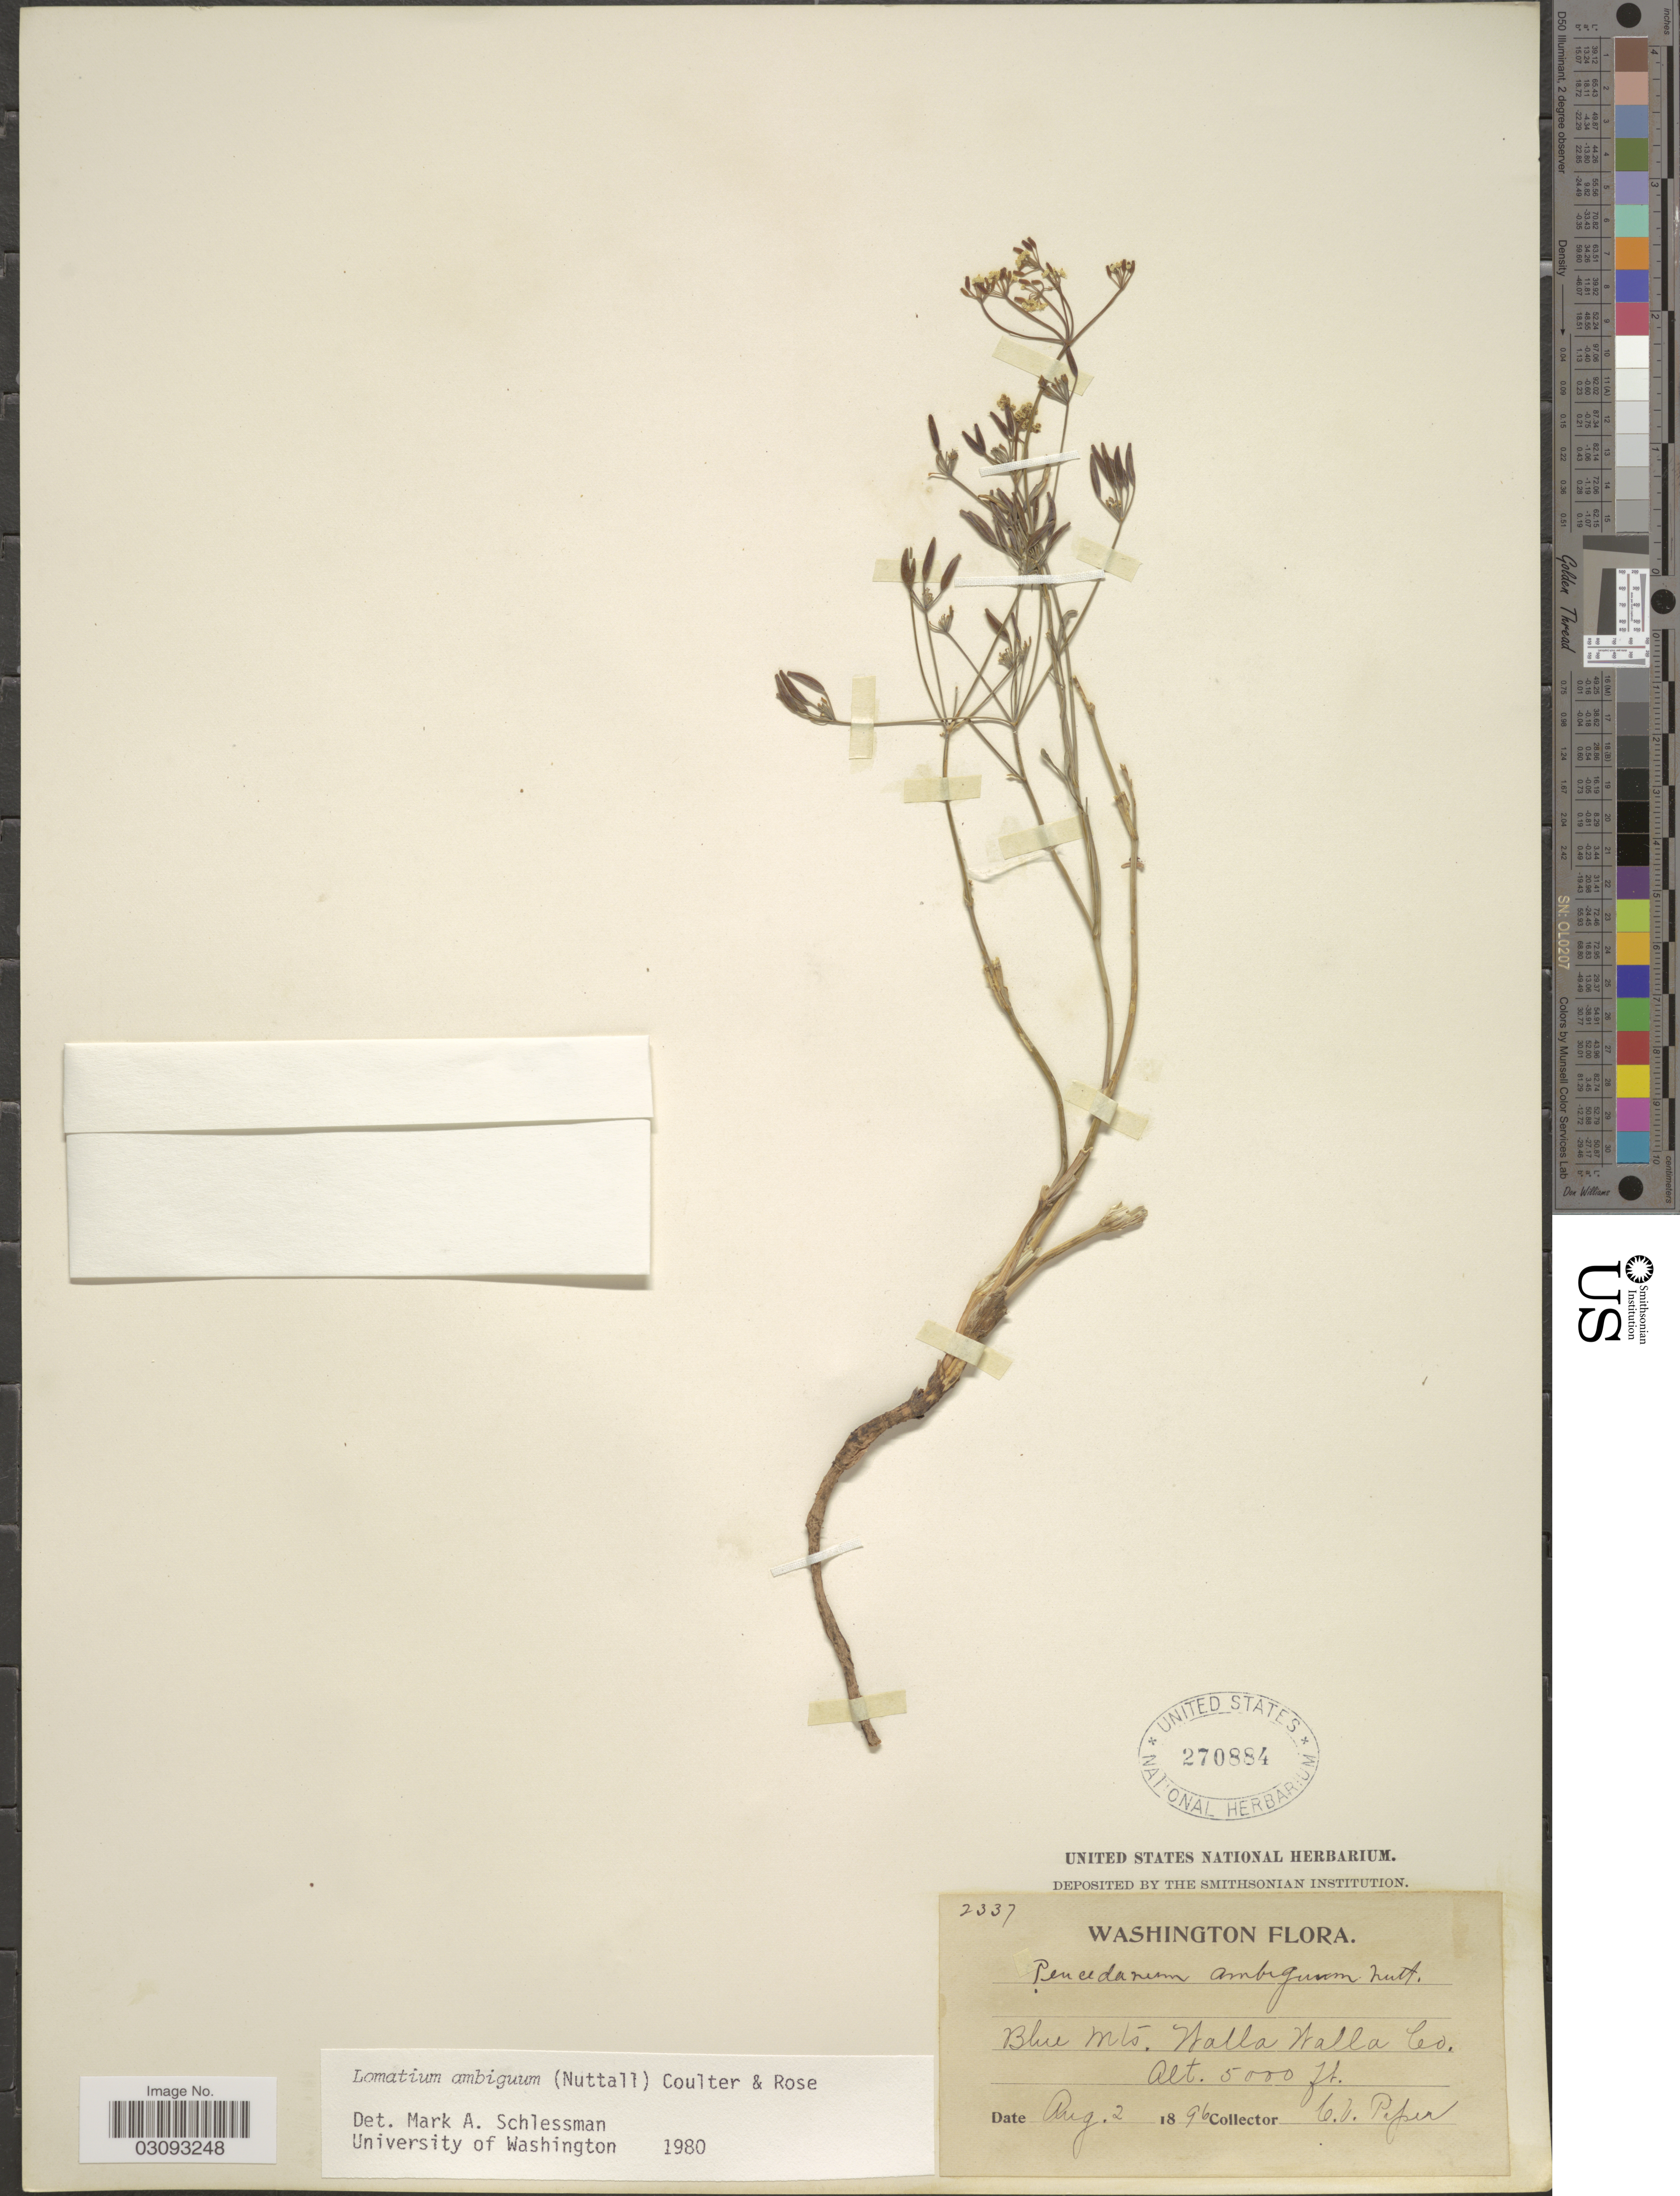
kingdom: Plantae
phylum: Tracheophyta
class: Magnoliopsida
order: Apiales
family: Apiaceae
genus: Lomatium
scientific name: Lomatium ambiguum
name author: (Nutt.) Coult. & Rose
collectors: C. V. Piper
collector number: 2337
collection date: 1896-08-02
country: United States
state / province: Washington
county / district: Walla Walla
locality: Blue Mts. Walla Walla Co.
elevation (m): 1524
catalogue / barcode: US 270884